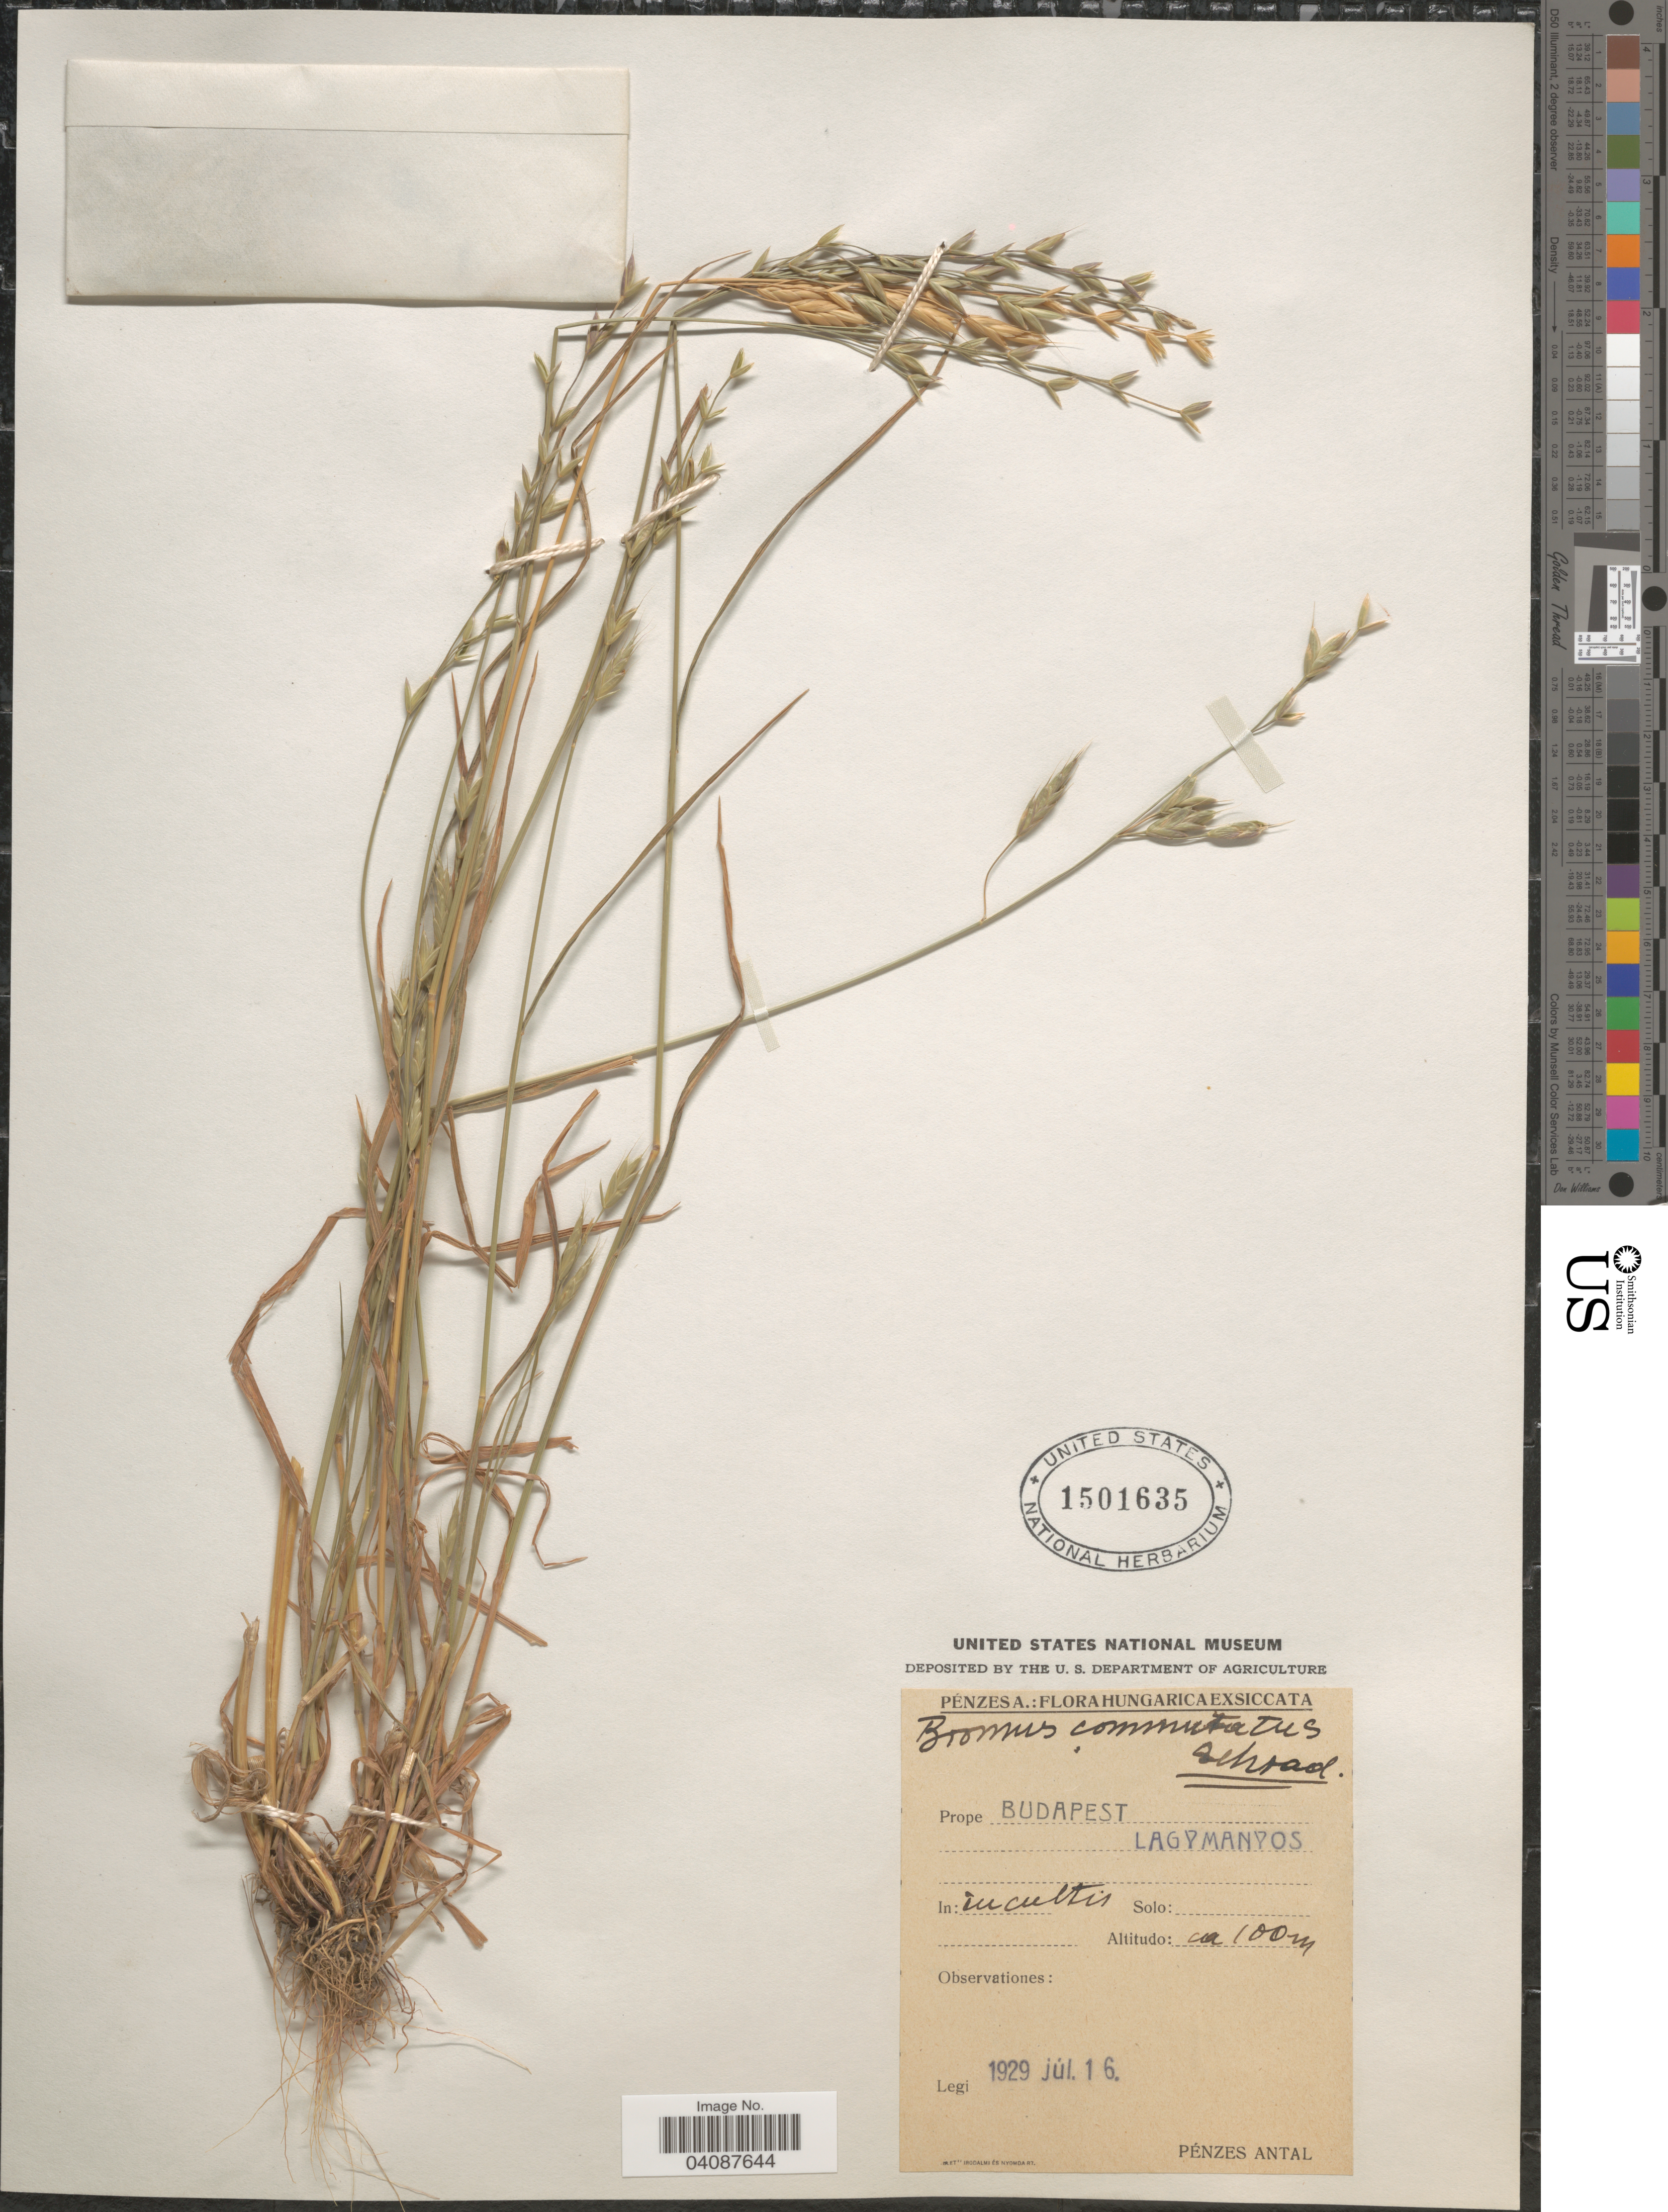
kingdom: Plantae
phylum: Tracheophyta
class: Liliopsida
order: Poales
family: Poaceae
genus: Bromus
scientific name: Bromus commutatus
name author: Schrad.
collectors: P. Antal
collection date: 1929-07-16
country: Hungary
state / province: Budapest, Capital District of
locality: Hungarica. Prope Budapest. Lagymanyos.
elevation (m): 100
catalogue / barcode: US 1501635